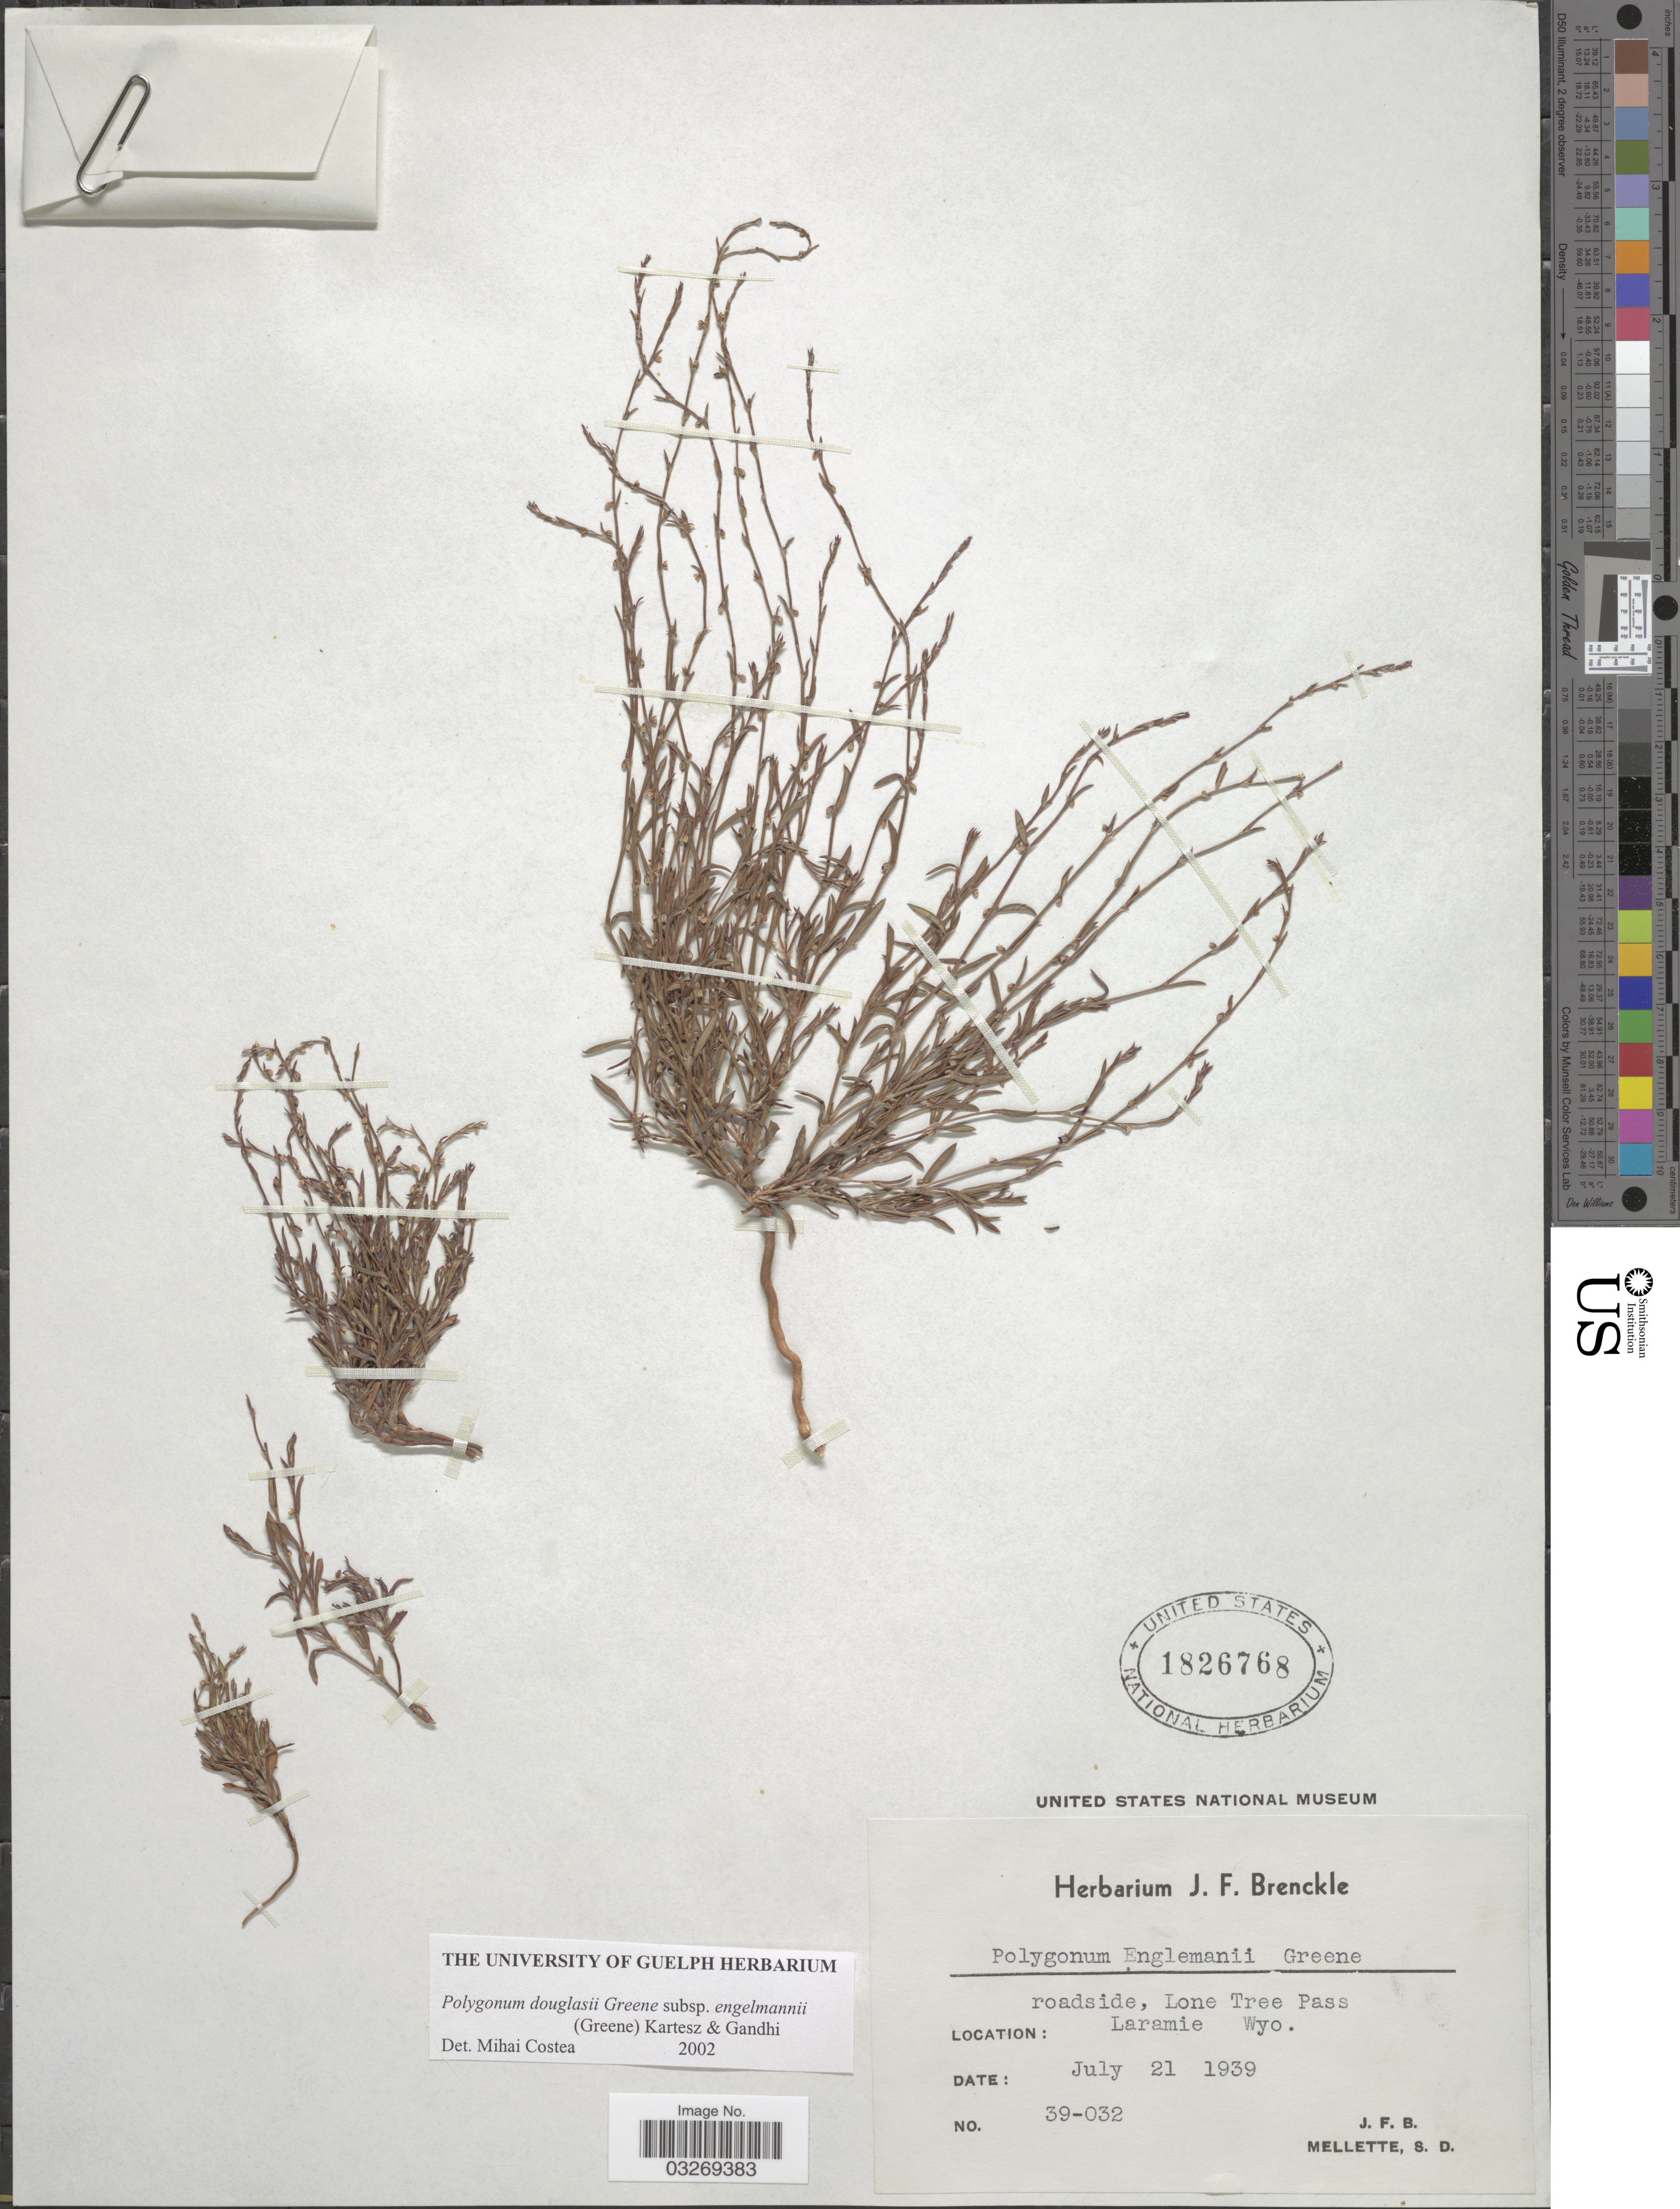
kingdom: Plantae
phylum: Tracheophyta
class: Magnoliopsida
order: Caryophyllales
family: Polygonaceae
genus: Polygonum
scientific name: Polygonum douglasii subsp. engelmannii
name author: (S.W. Greene) Kartesz & Gandhi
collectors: J. Brenckle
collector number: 39-032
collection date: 1939-07-21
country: United States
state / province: Wyoming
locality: Roadside, Lone Tree Pass, Laramie.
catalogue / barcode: US 1826768